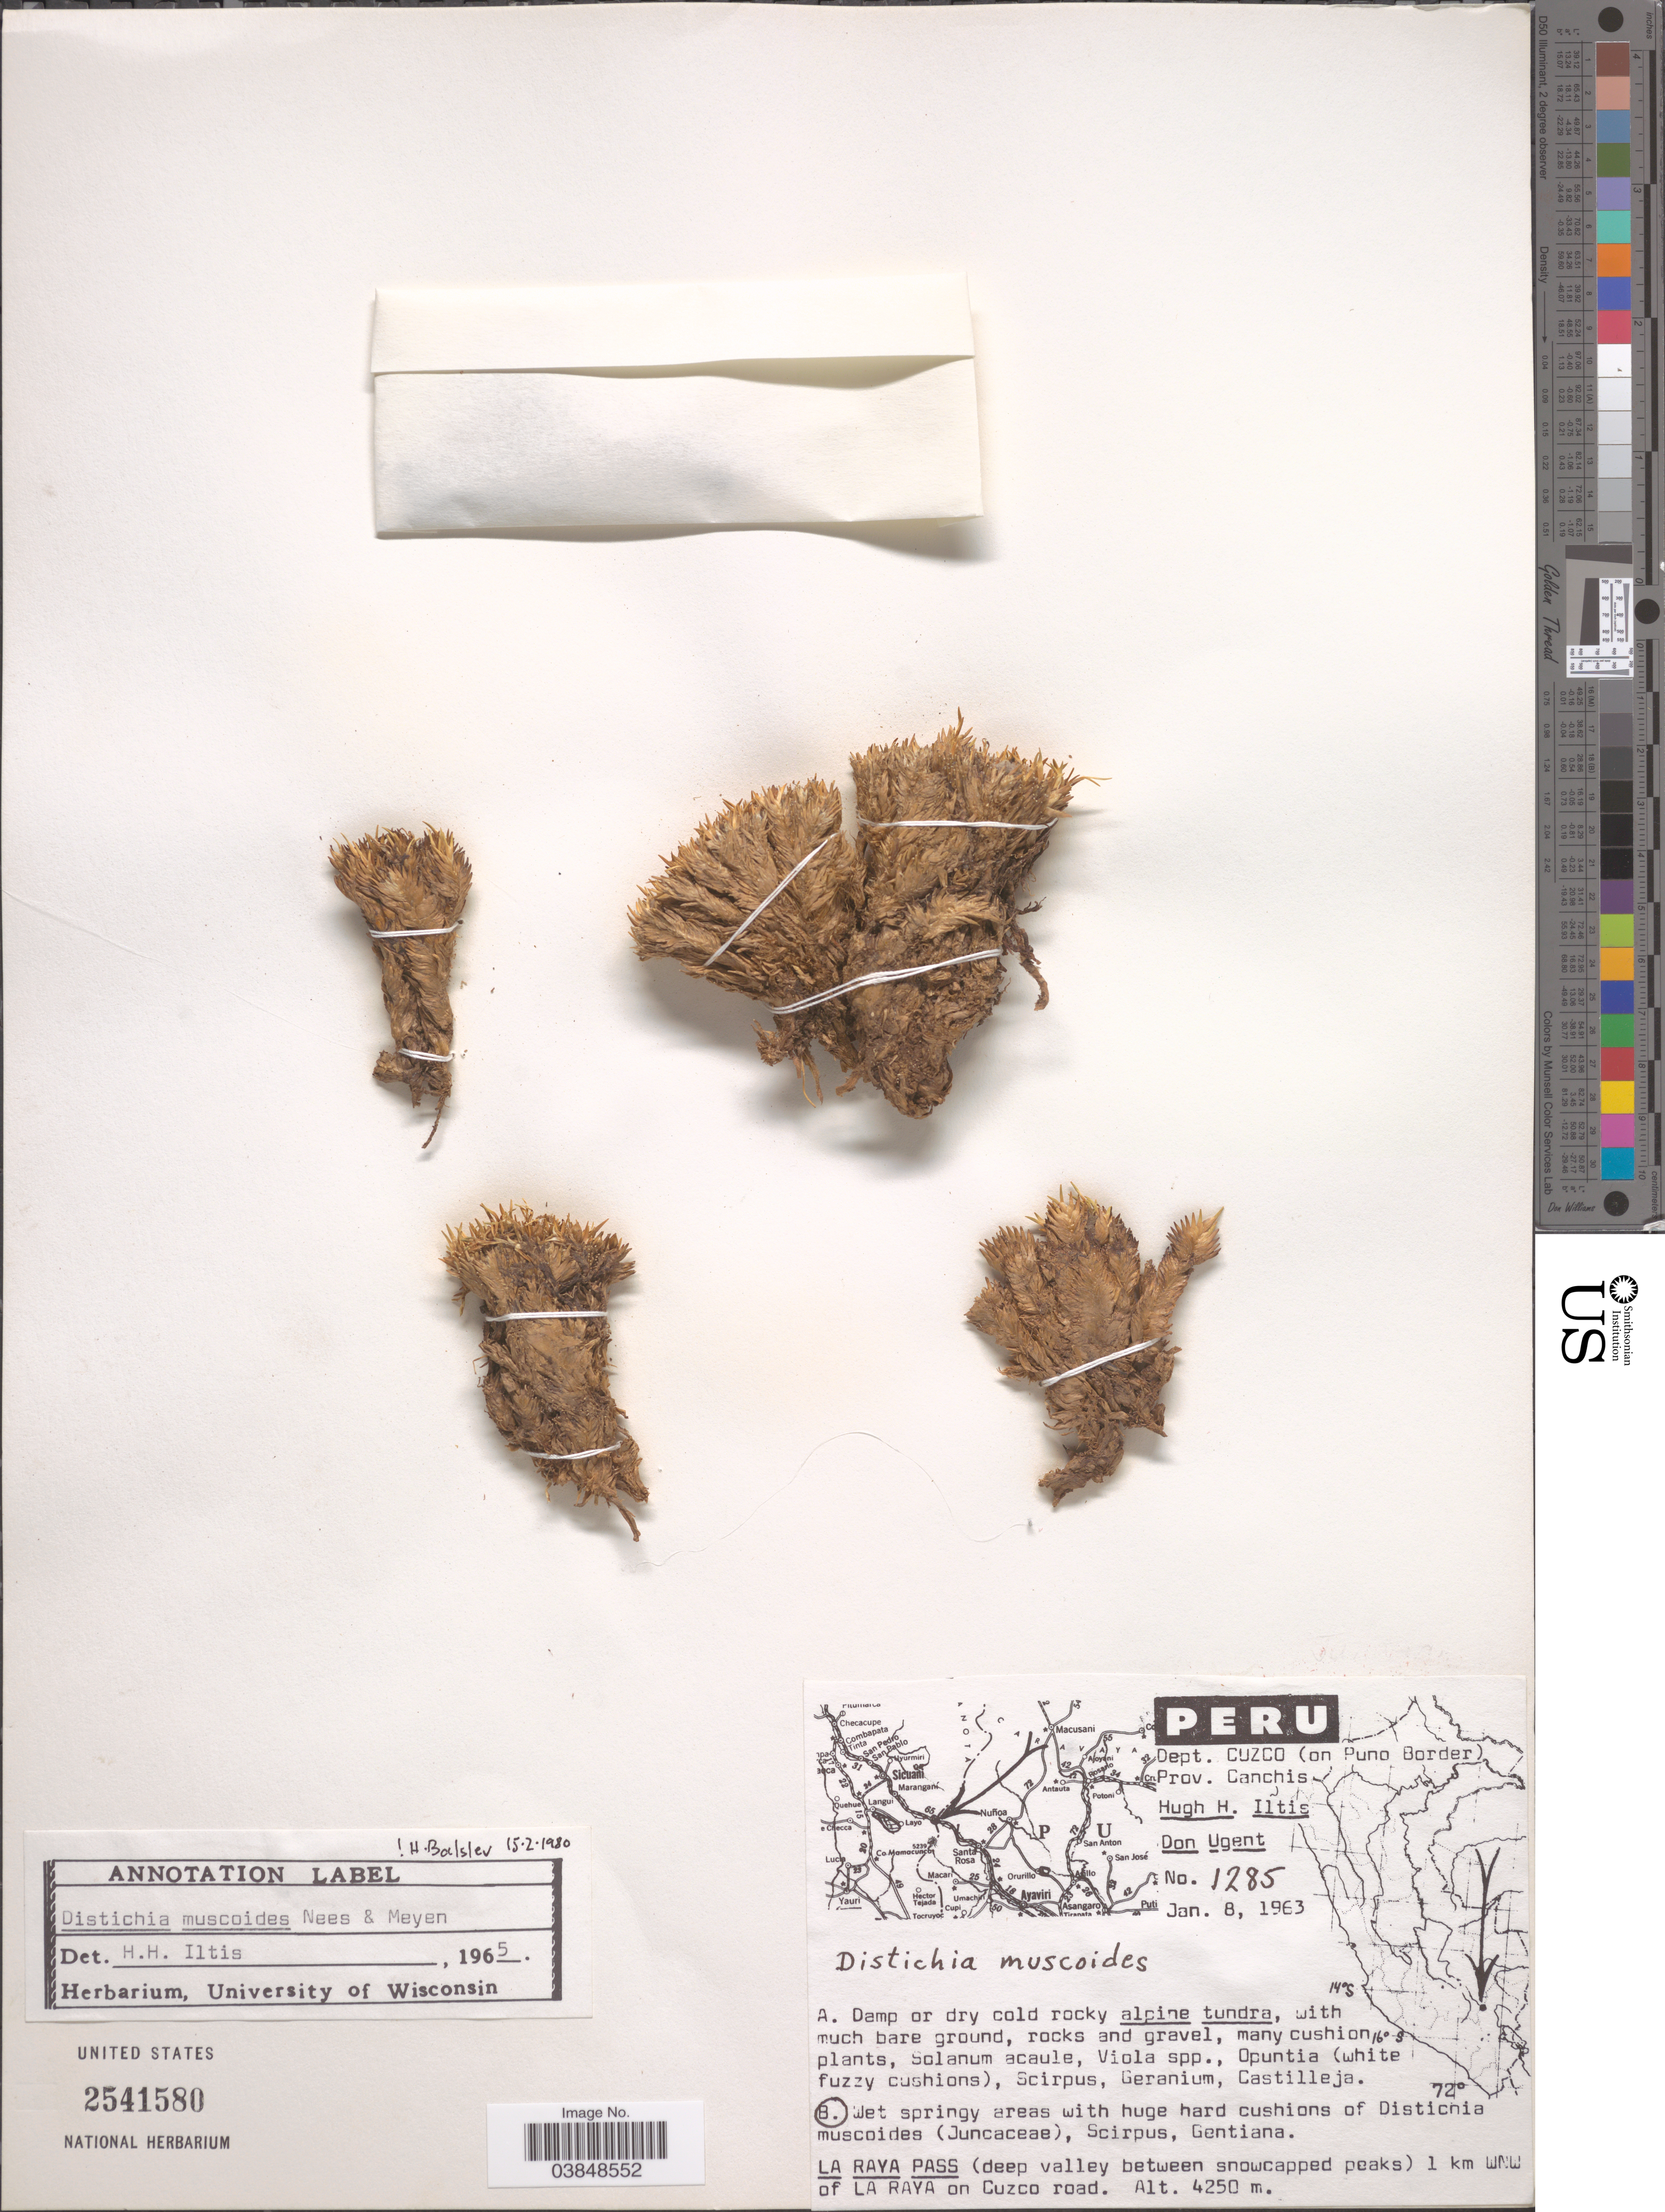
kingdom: Plantae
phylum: Tracheophyta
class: Liliopsida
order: Poales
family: Juncaceae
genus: Distichia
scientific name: Distichia muscoides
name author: Nees & Meyen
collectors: H. Iltis & D. Ugent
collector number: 1285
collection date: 1963-01-08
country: Peru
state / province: Cusco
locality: Dept. Cuzco (On Puno Border). Prov. Canchis. La Raya Pass (deep valley between snowcapped peaks) 1 km WNW of La Raya on Cuzco road.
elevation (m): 4250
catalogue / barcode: US 2541580